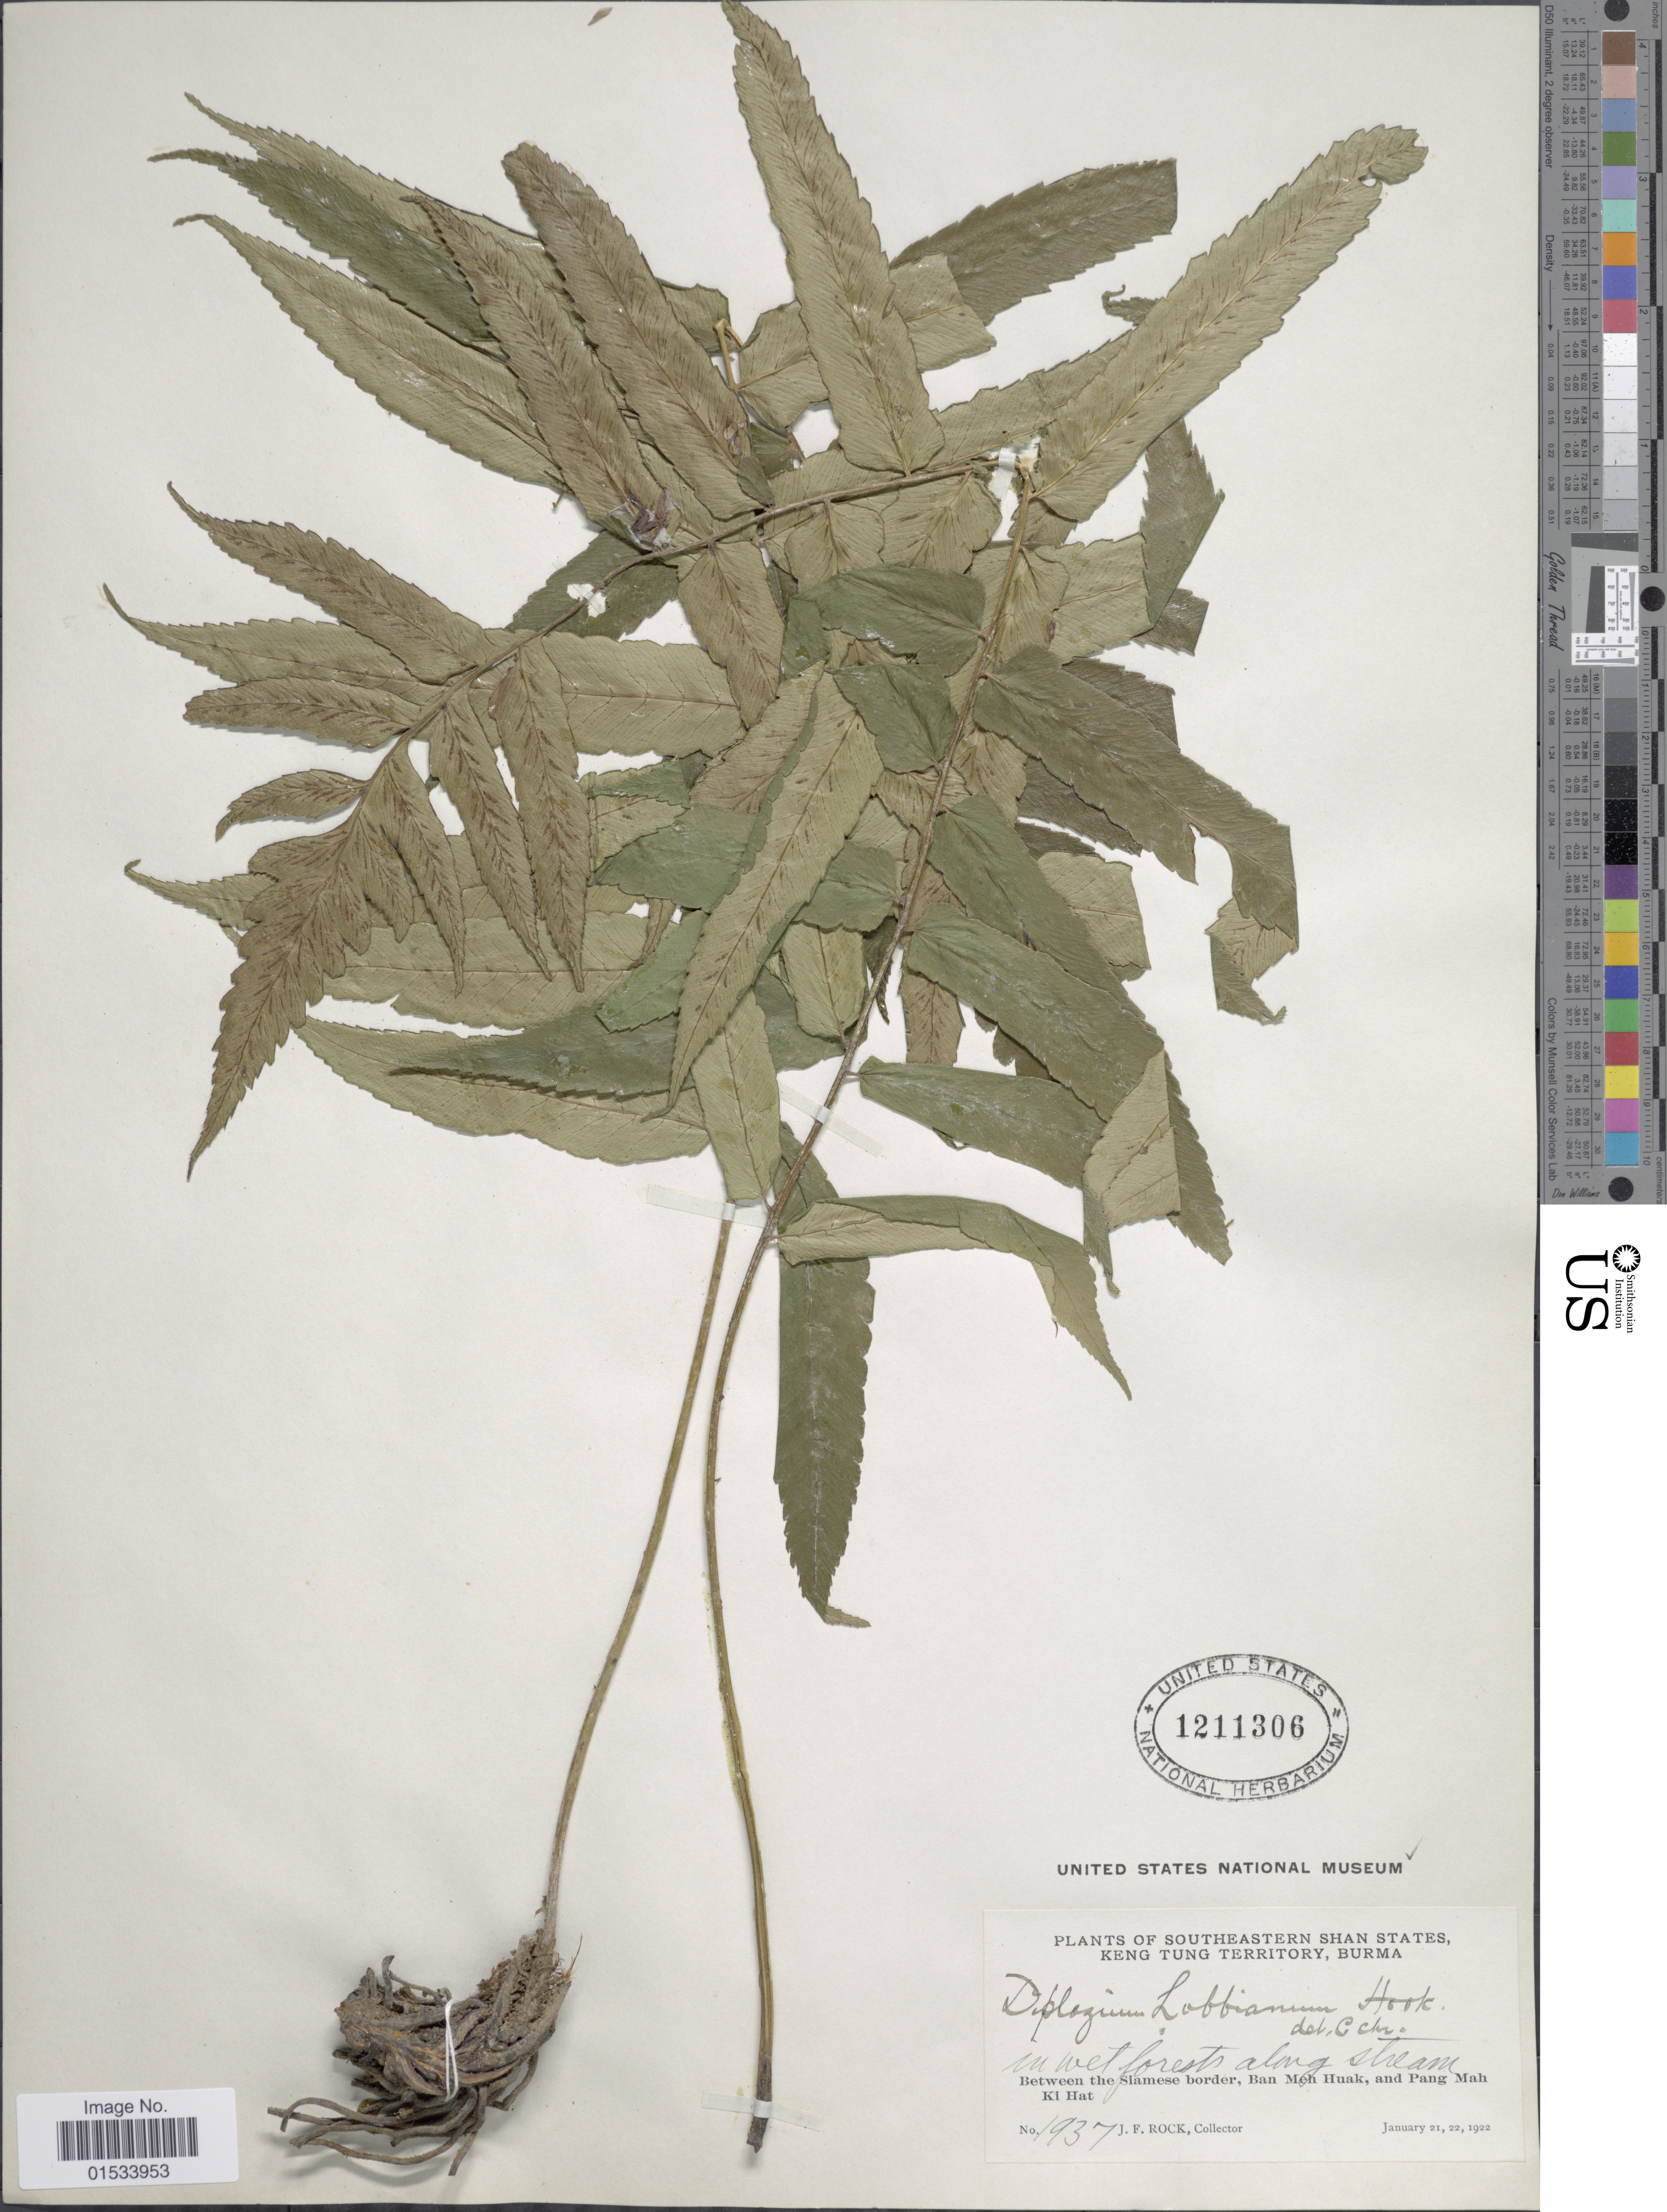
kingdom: Plantae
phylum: Tracheophyta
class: Polypodiopsida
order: Polypodiales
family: Athyriaceae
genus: Diplazium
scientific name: Diplazium lobbianum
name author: T. Moore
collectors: J. Rock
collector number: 1937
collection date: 1922-01-21/1922-01-22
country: Myanmar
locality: Southeastern Shan States, Keng Tung Territory, Burma, Between the Siamese border, Ban Meh Huak, and Pang Mah Ki Hat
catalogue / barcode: US 1211306